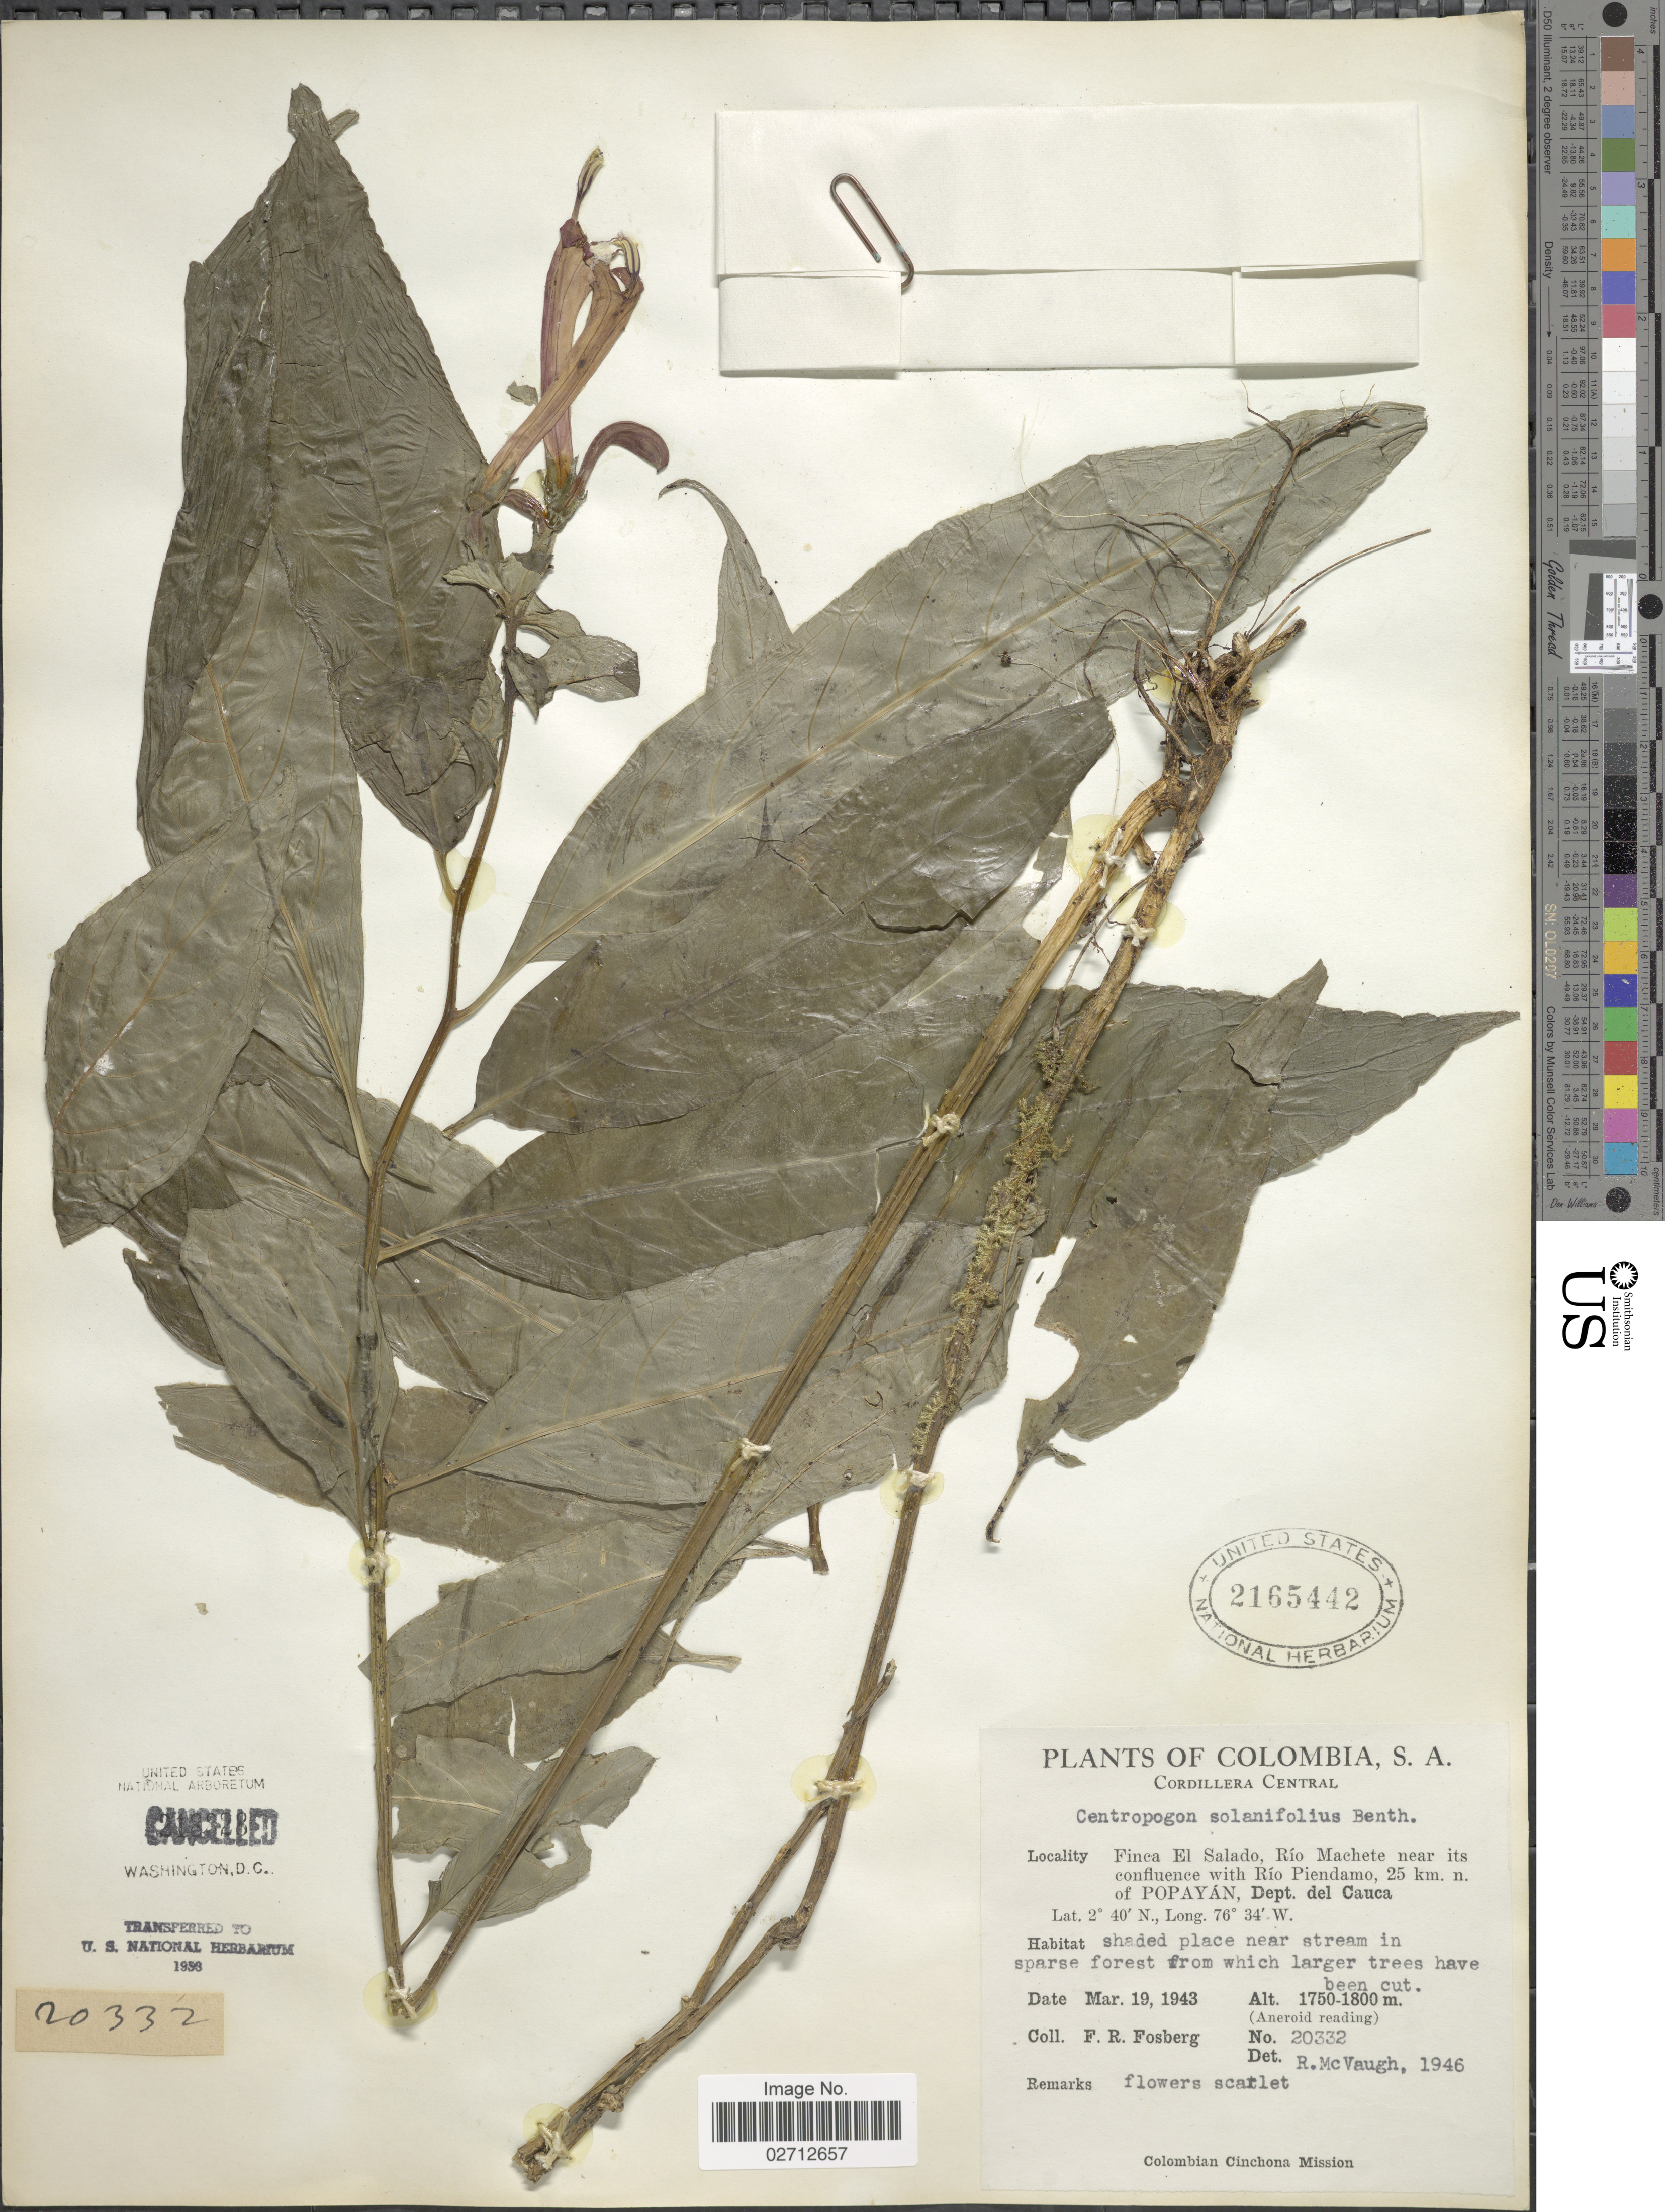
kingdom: Plantae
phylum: Tracheophyta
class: Magnoliopsida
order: Asterales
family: Campanulaceae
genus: Centropogon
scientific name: Centropogon solanifolius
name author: Benth.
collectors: F. R. Fosberg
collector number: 20332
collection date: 1943-03-19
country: Colombia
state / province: Cauca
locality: Cordillera Central, Finca El Salado, Río Machete near its confluence with Río Piendamo, 25 km. n. of Popayán, Dept del Cauca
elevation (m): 1750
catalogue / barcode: US 2165442